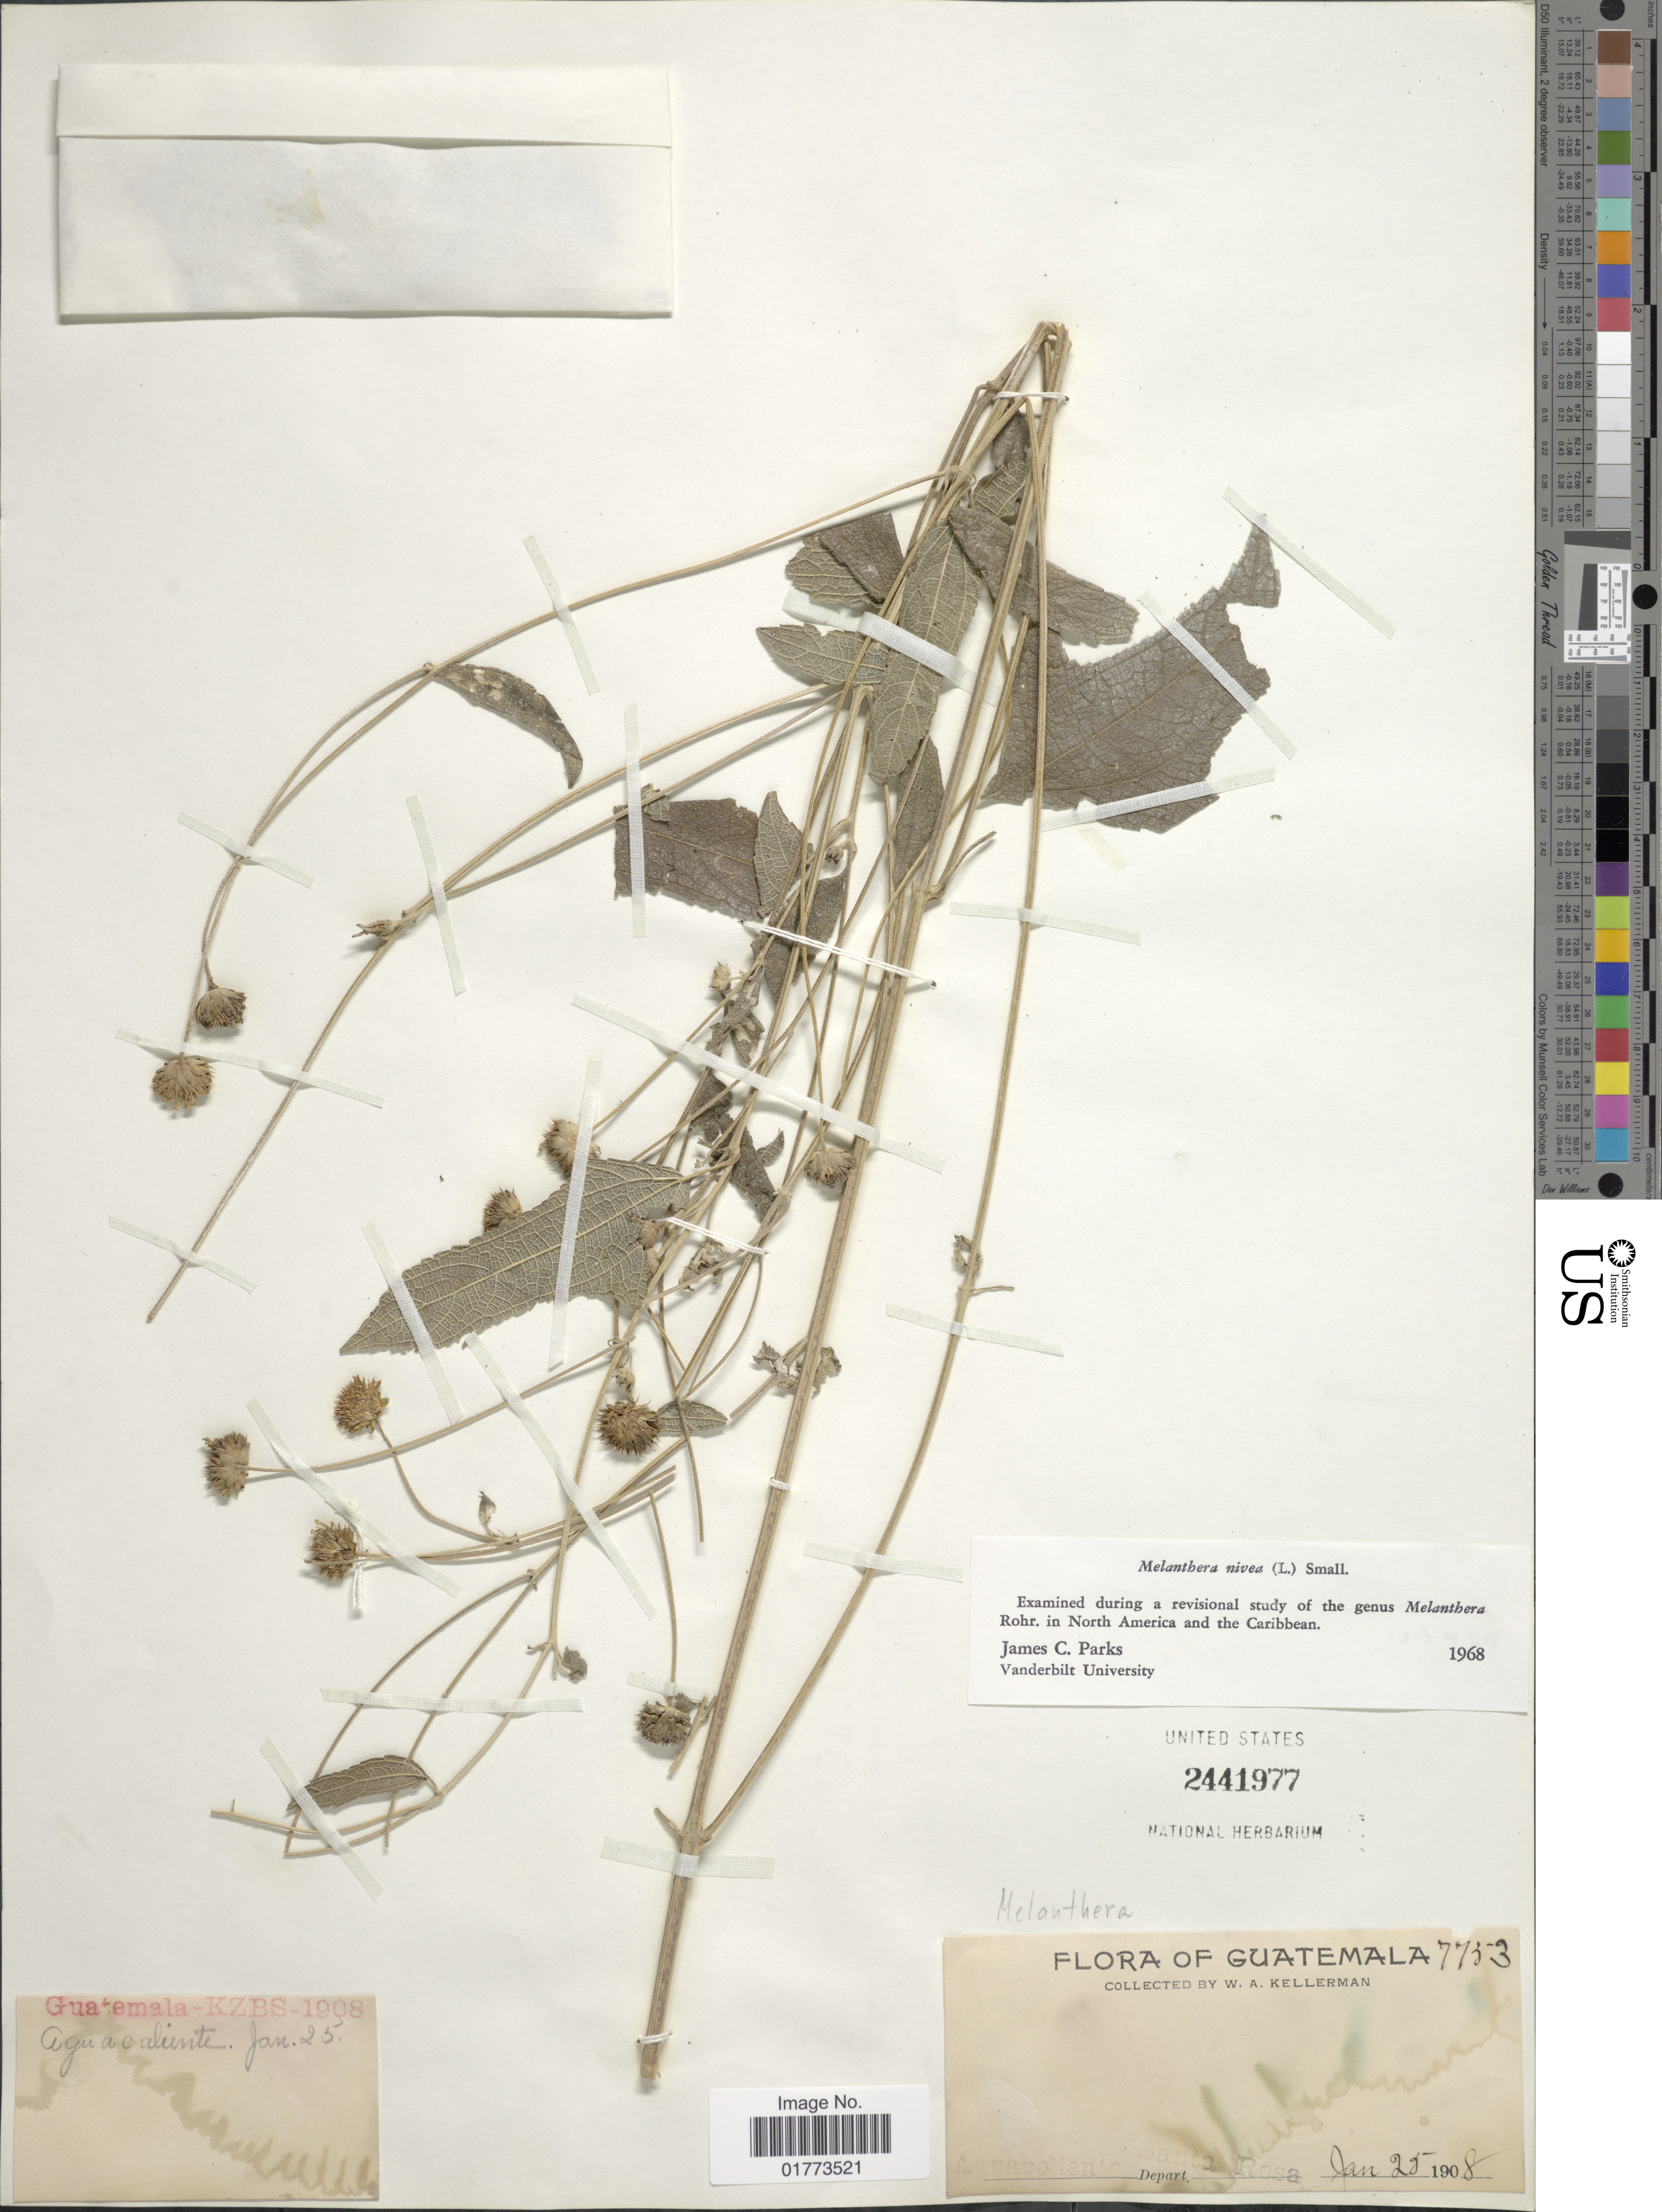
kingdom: Plantae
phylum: Tracheophyta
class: Magnoliopsida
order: Asterales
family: Asteraceae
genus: Melanthera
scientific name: Melanthera nivea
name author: (L.) Small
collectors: W. Kellerman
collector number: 7753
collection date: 1908-01-25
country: Guatemala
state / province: Santa Rosa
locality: Aguacaliente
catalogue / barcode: US 2441977